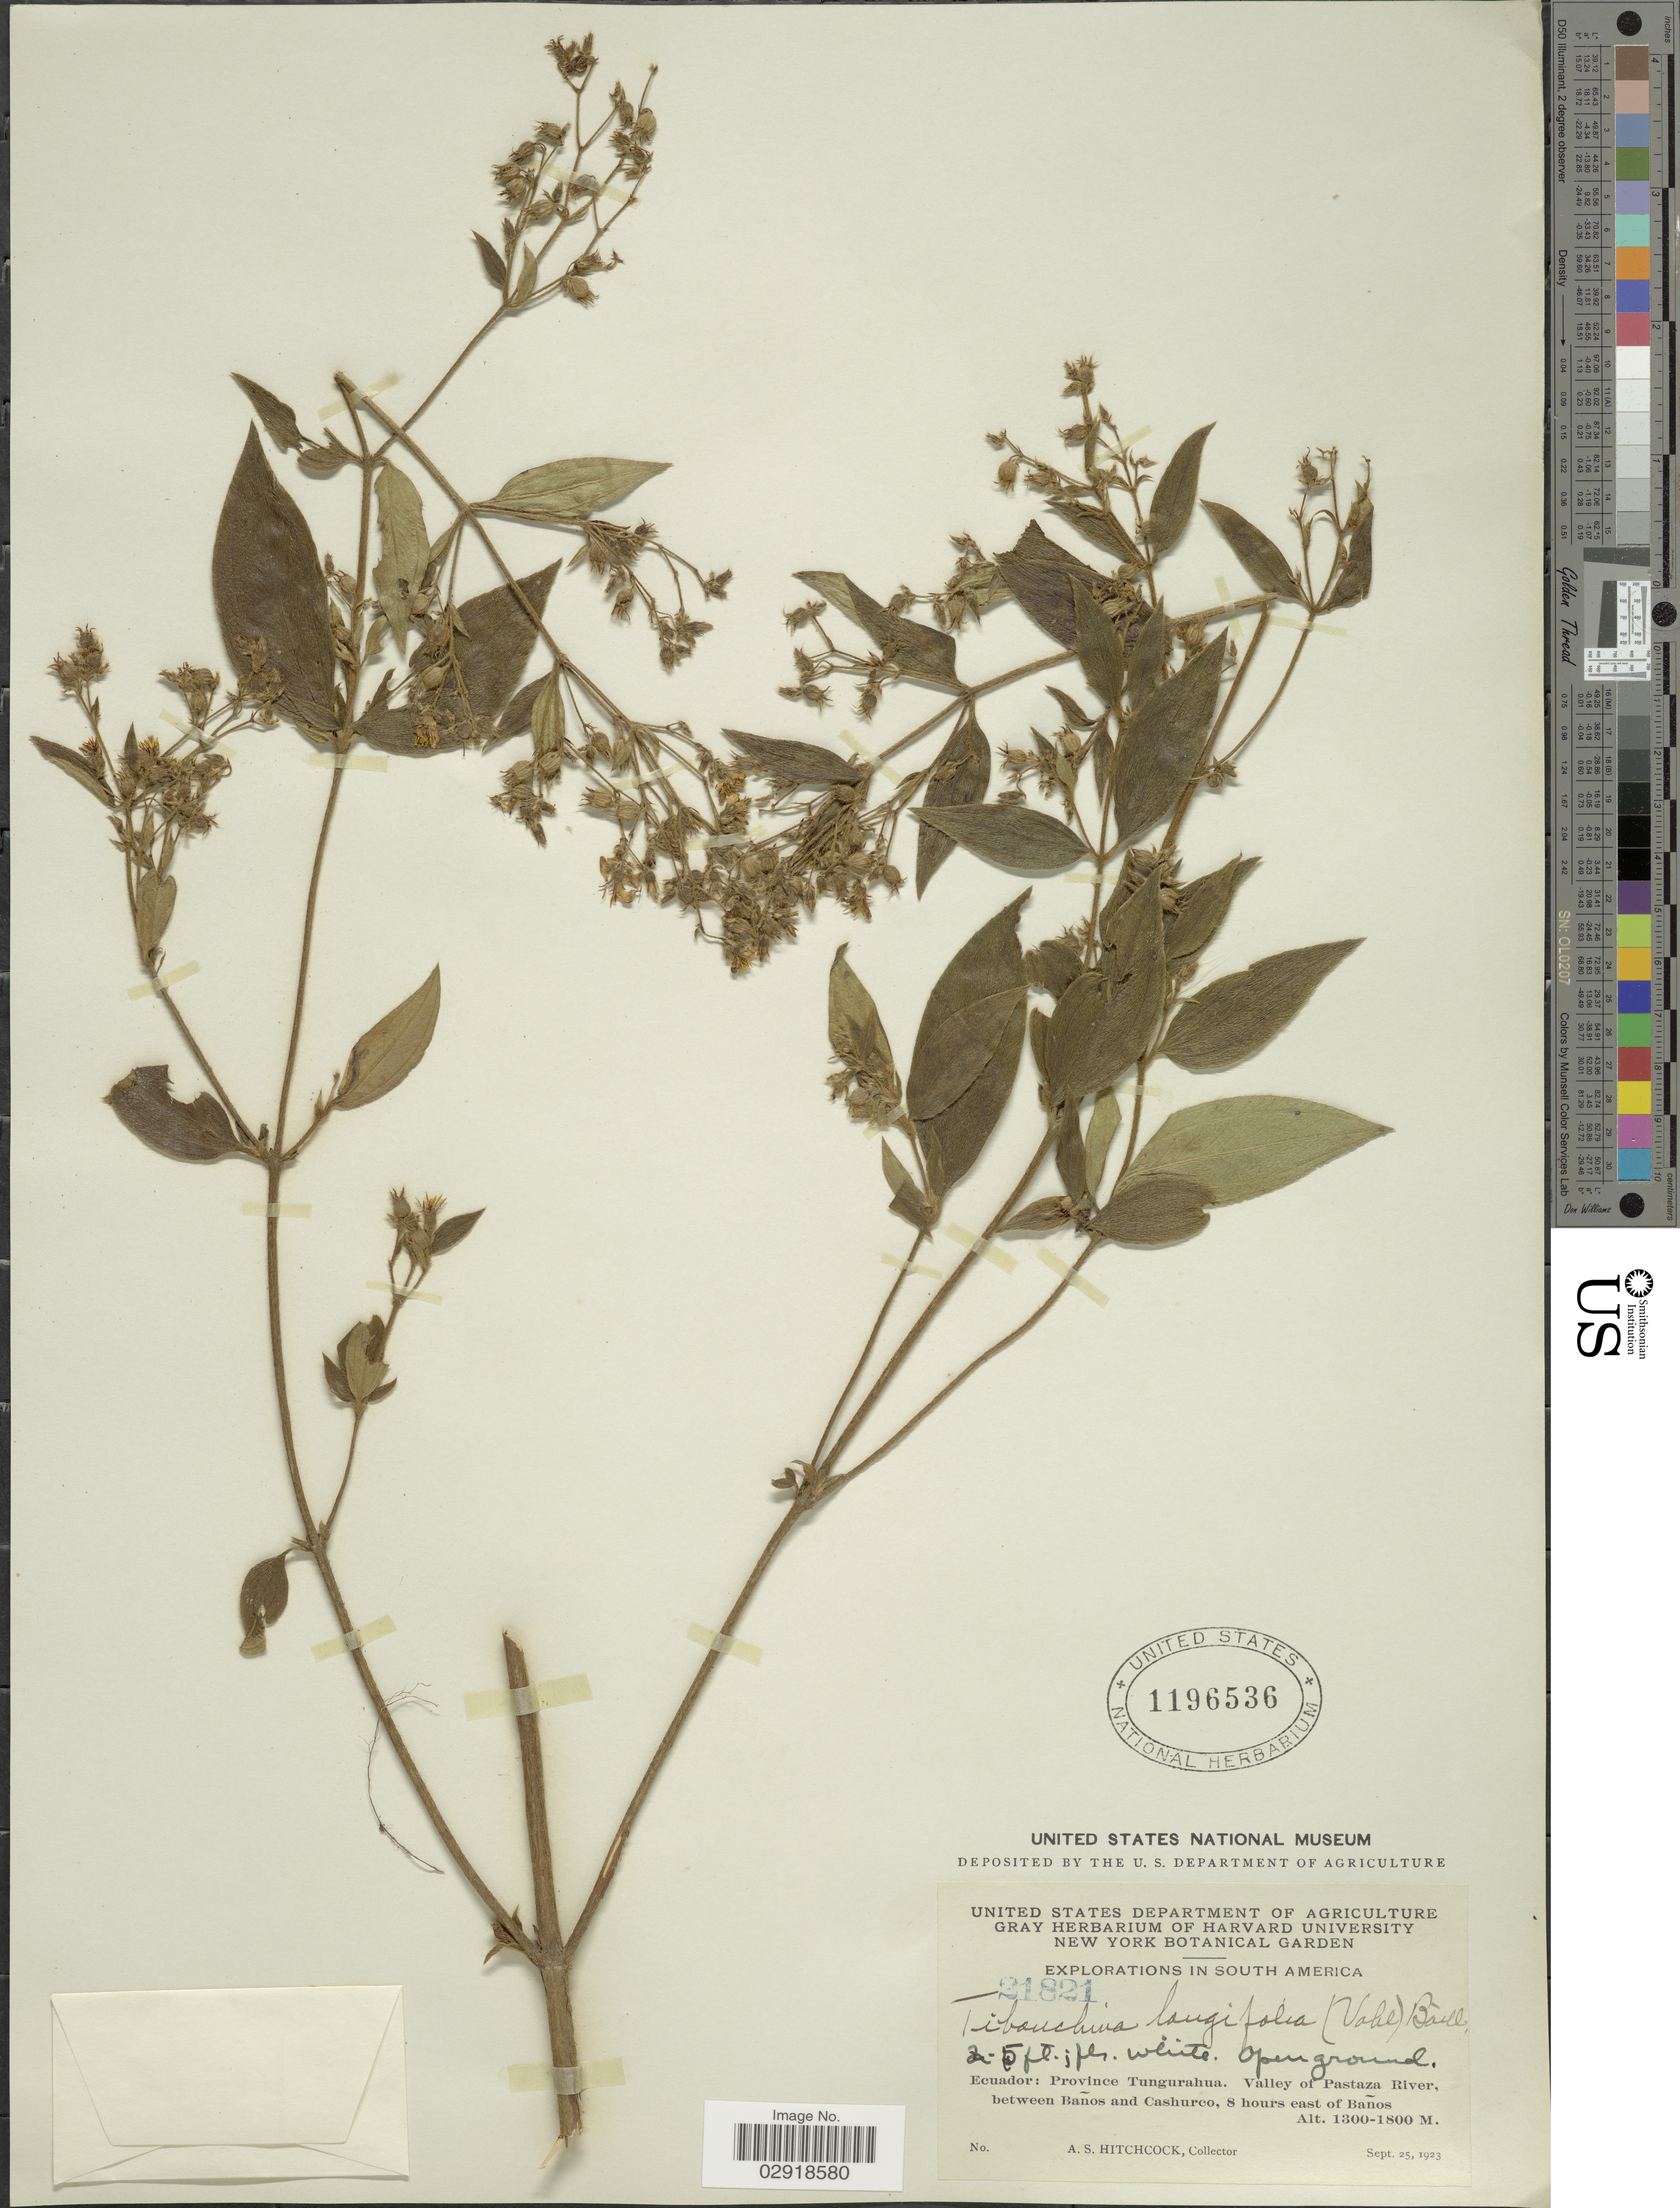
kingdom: Plantae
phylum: Tracheophyta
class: Magnoliopsida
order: Myrtales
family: Melastomataceae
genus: Chaetogastra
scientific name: Chaetogastra longifolia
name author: (Vahl) DC.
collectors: A. S. Hitchcock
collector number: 21821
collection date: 1923-09-25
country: Ecuador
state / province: Tungurahua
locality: Valley of Pastaza River, between Baños and Cashurco, 8 hours east of Baños.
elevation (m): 1300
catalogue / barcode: US 1196536